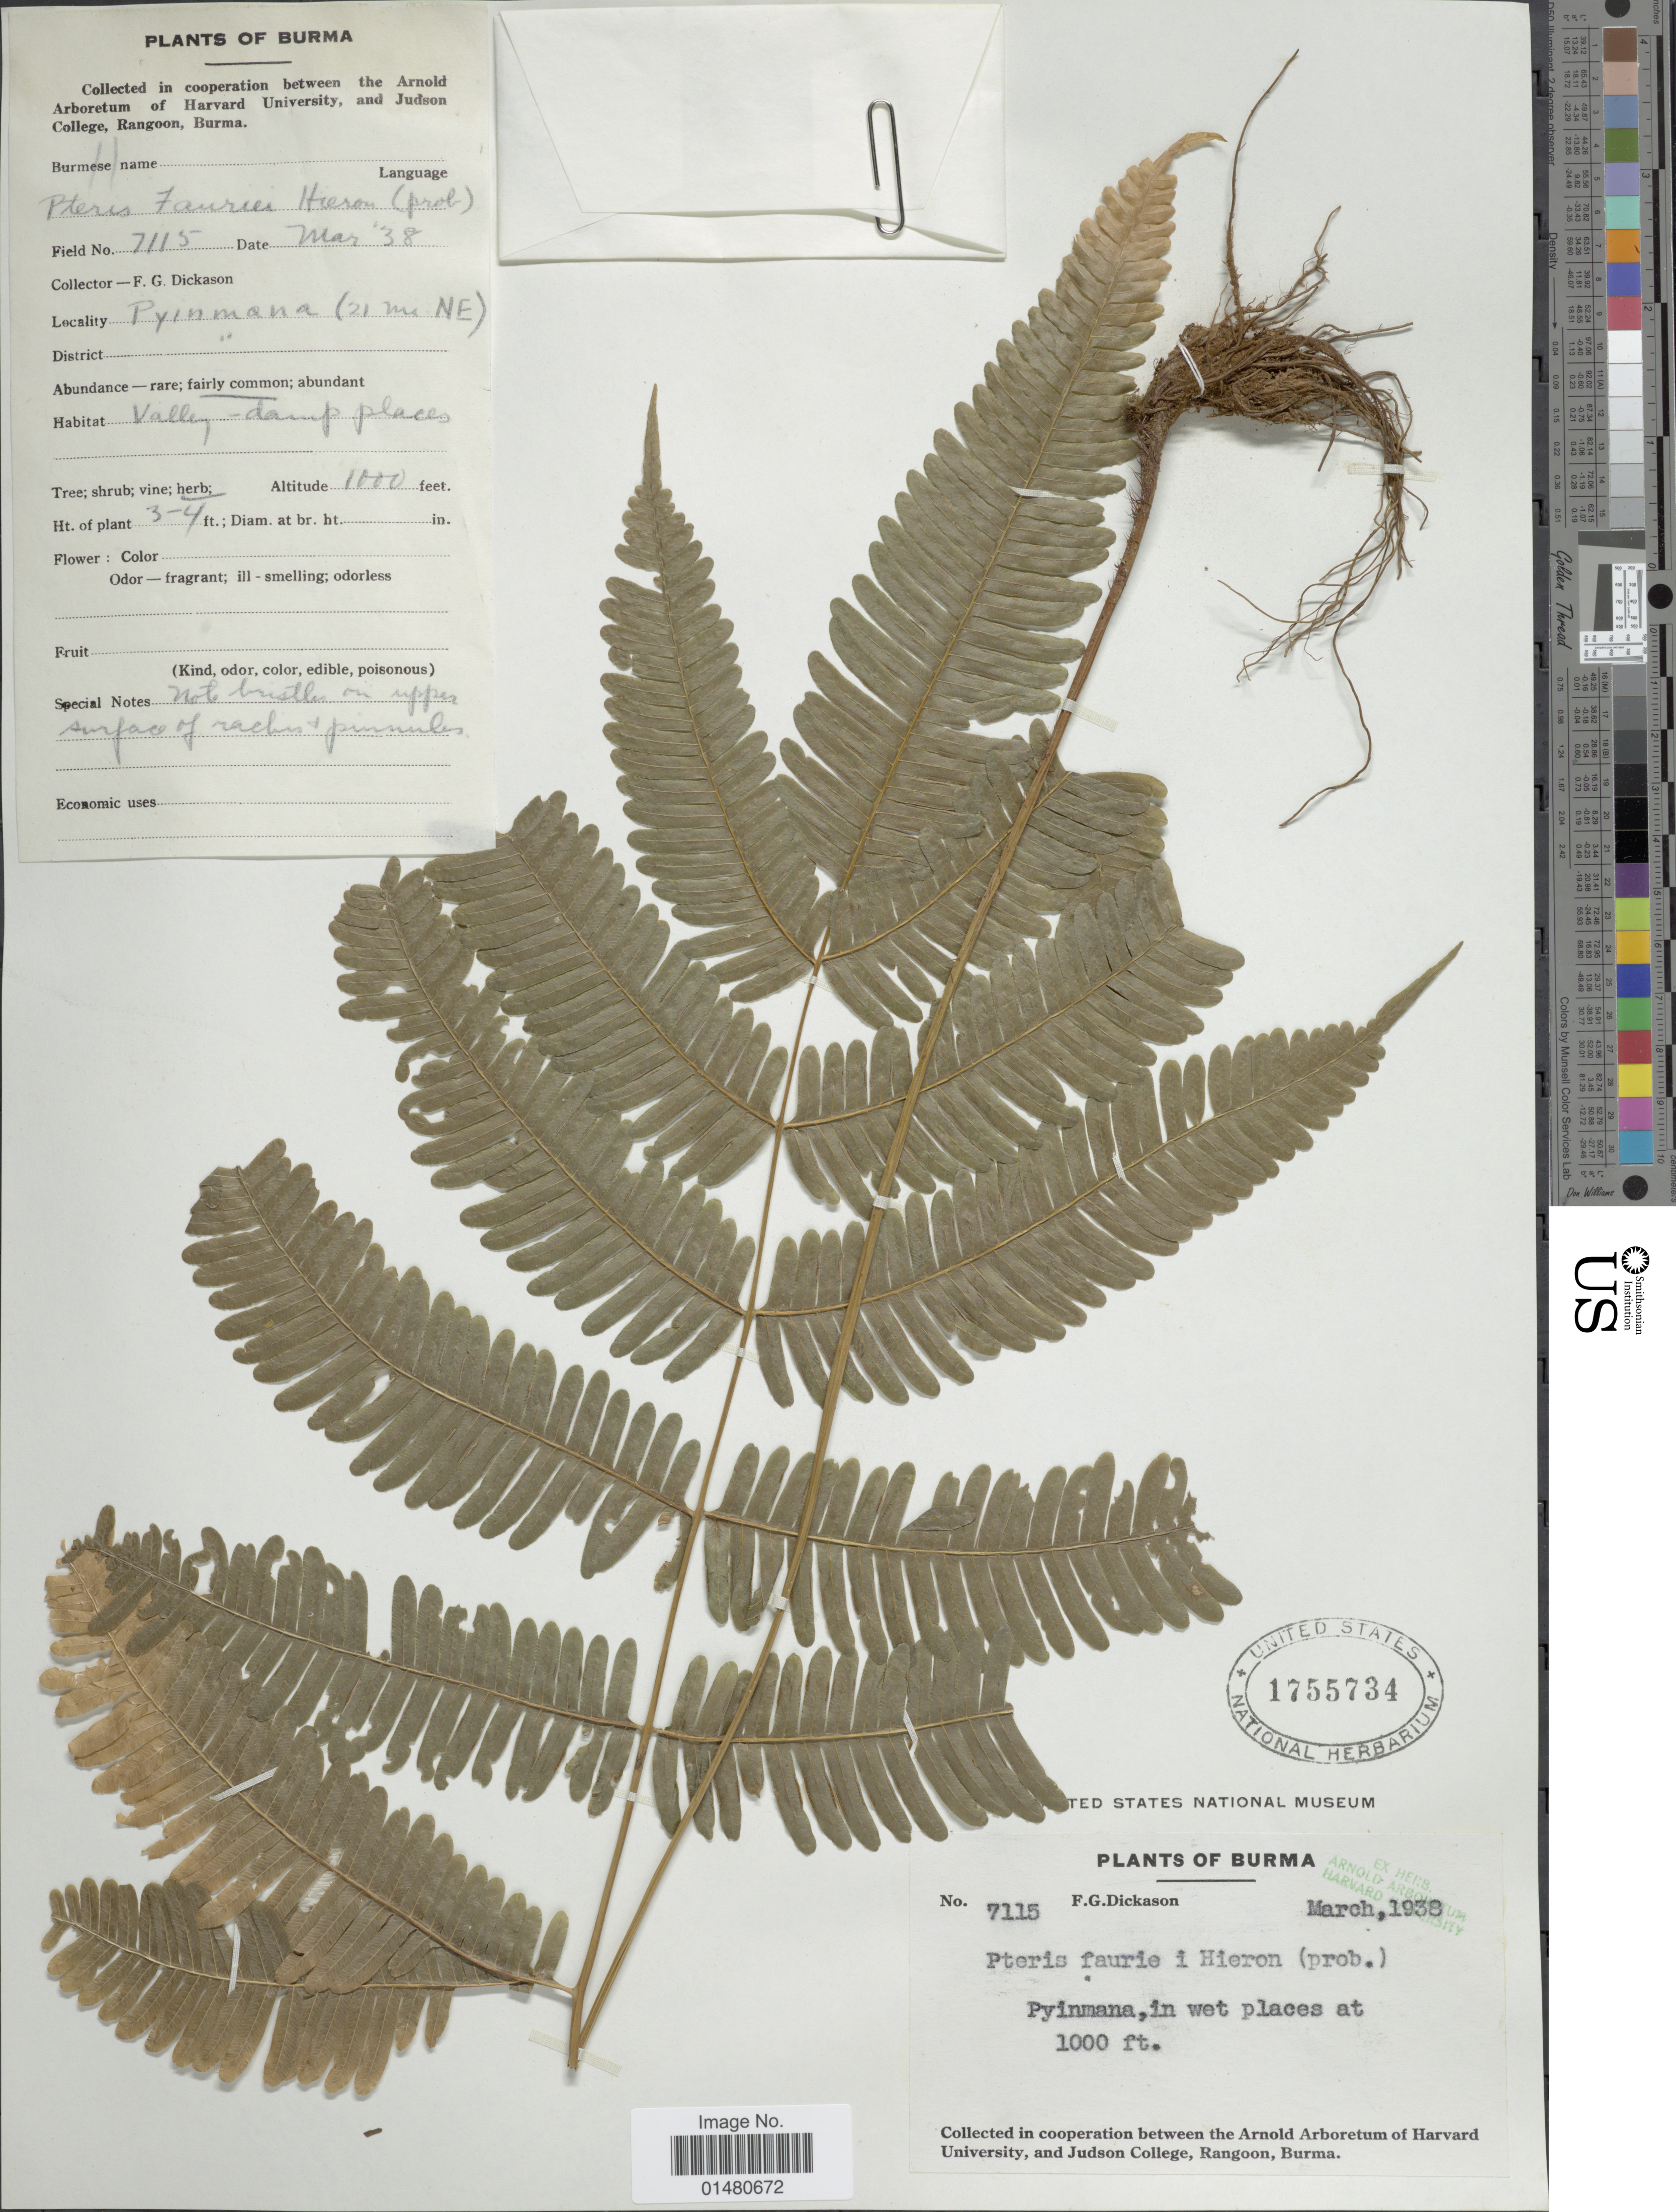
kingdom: Plantae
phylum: Tracheophyta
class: Polypodiopsida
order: Polypodiales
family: Pteridaceae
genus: Pteris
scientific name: Pteris fauriei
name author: Hieron.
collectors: F. Dickason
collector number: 7115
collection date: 1938-03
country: Myanmar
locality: Burma, Pyinmana, in wet places (21m NE)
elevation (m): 305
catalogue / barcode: US 1755734